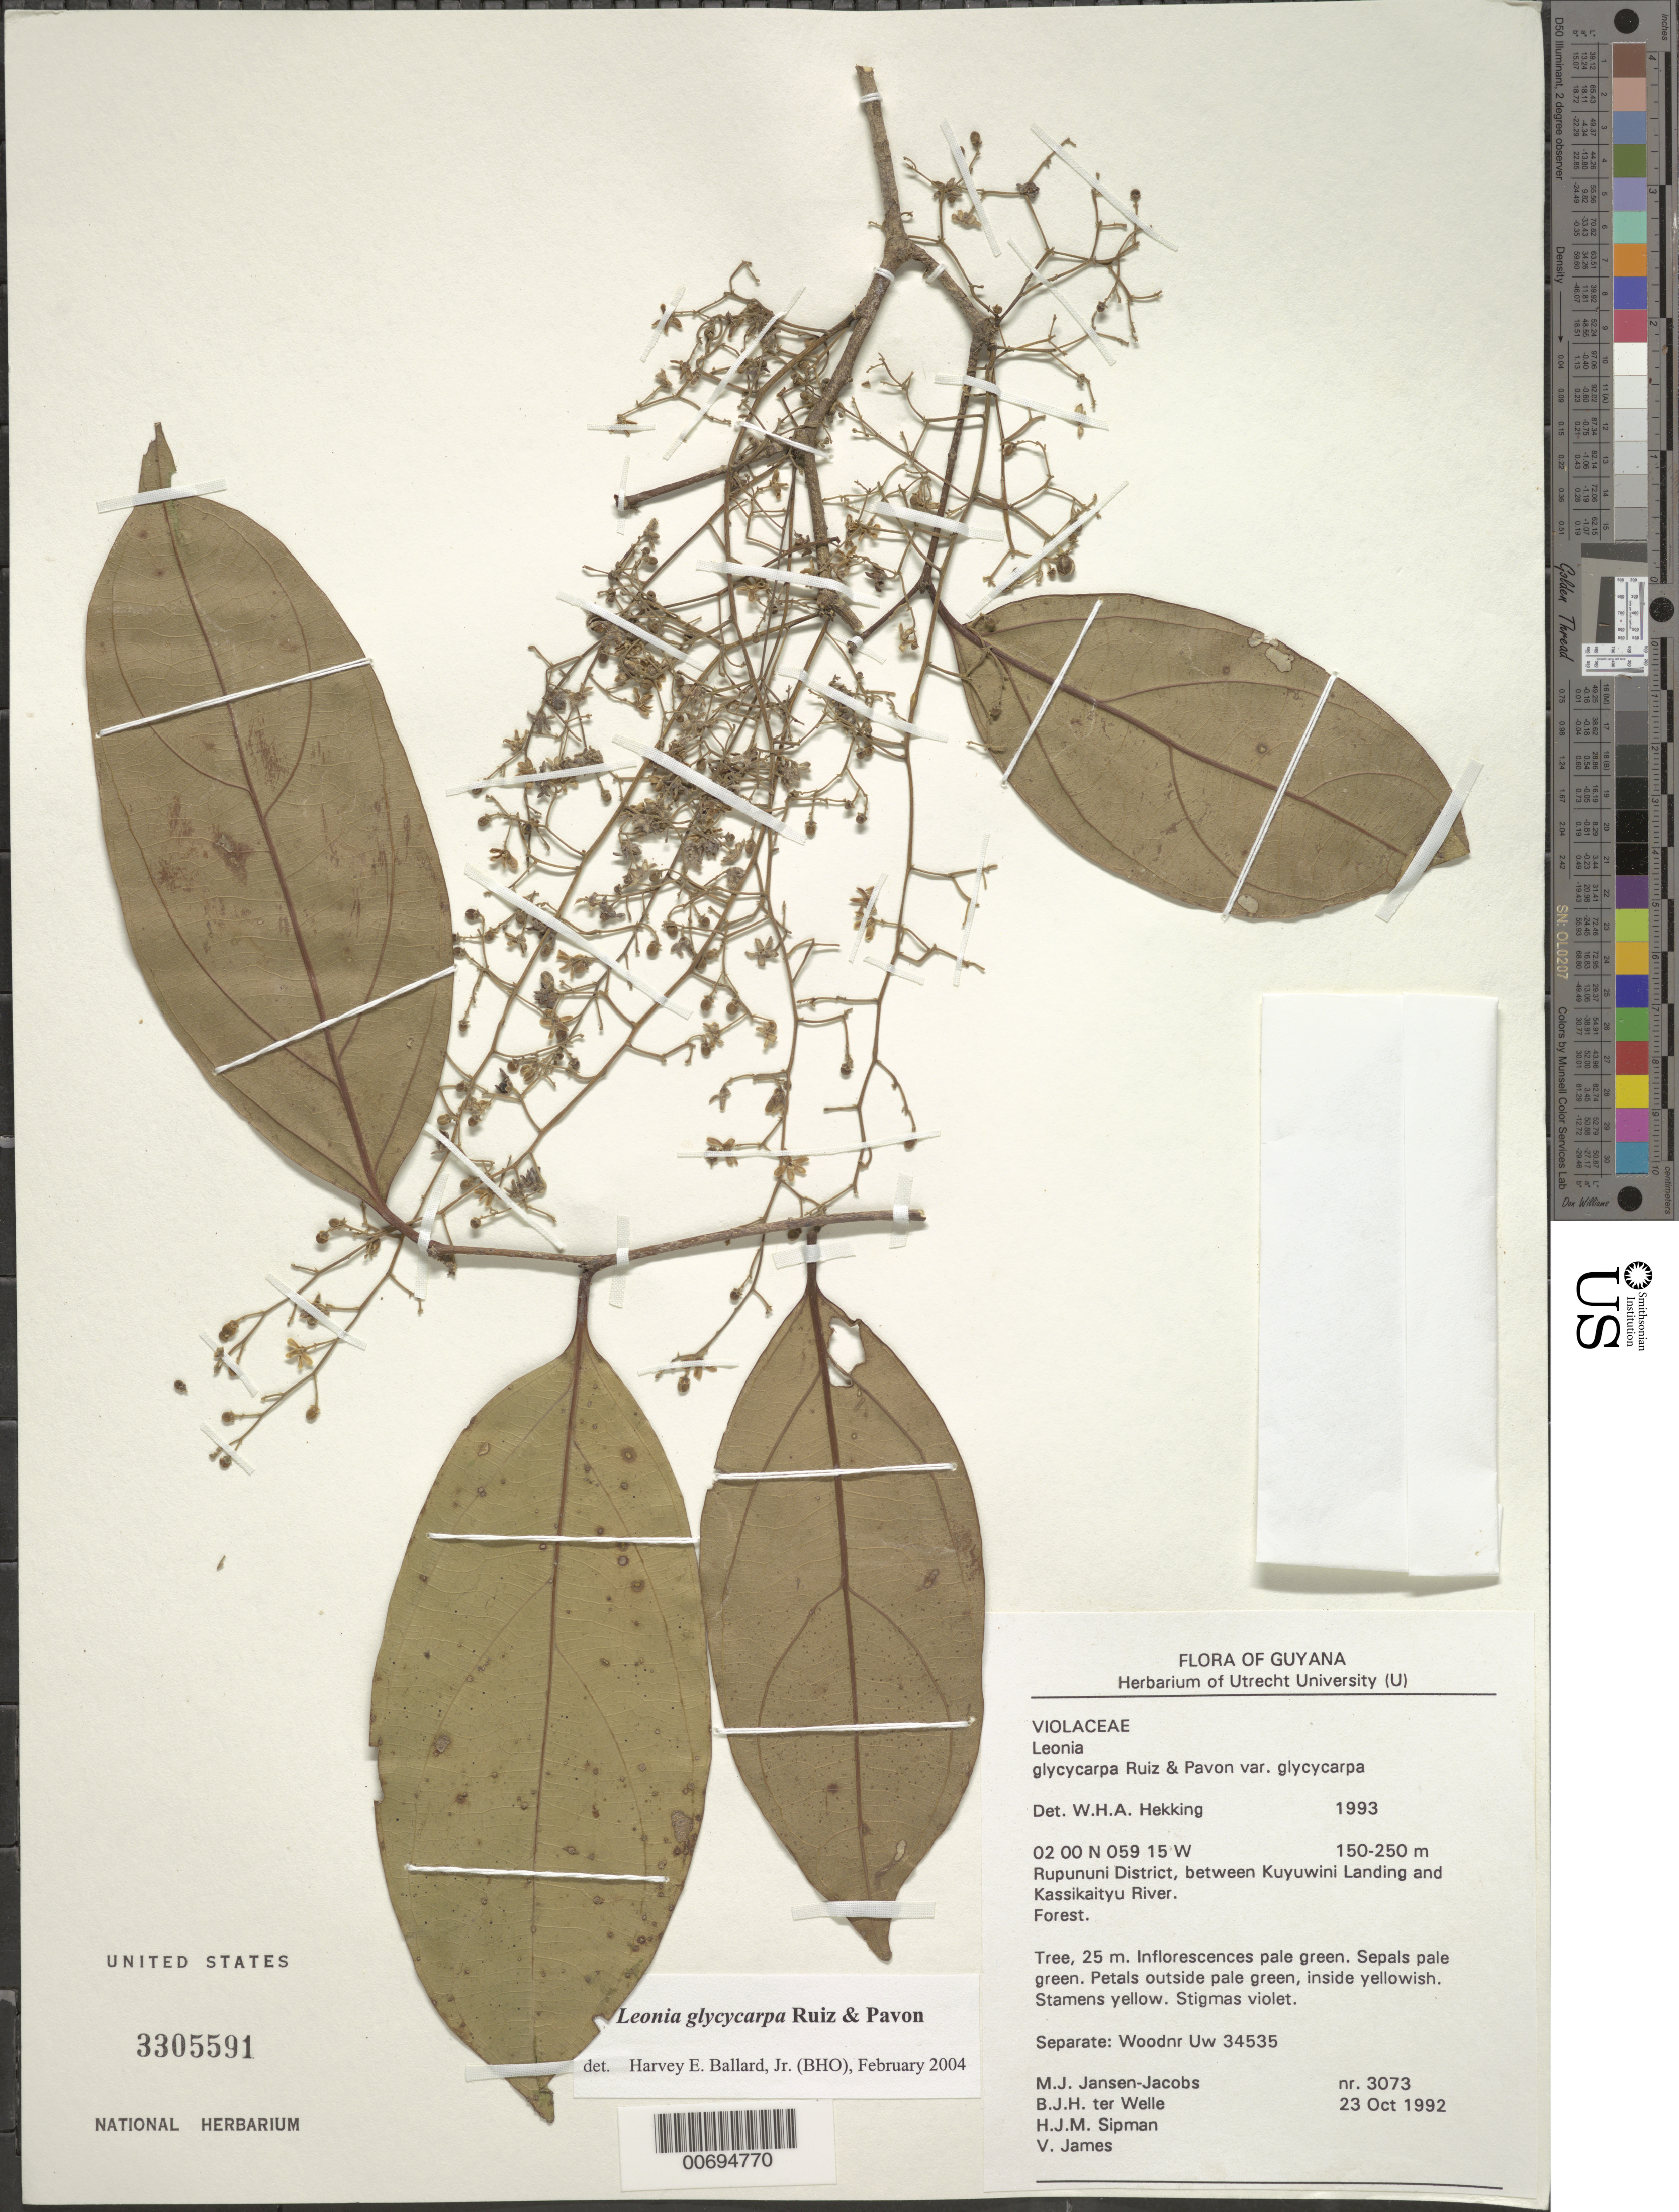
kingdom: Plantae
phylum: Tracheophyta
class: Magnoliopsida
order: Malpighiales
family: Violaceae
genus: Leonia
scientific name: Leonia glycycarpa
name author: Ruiz & Pav.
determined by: Ballard, Harvey E.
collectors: M. J. Jansen-Jacobs, B. Welle, H. J. M. Sipman & V. James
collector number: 3073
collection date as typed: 23-Oct-92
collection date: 1992-10-23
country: Guyana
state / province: U. Takutu-U. Essequibo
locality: Rupununi District, between Kuyuwini Landing and Kassikaityu River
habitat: Forest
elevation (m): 150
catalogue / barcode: US 3305591